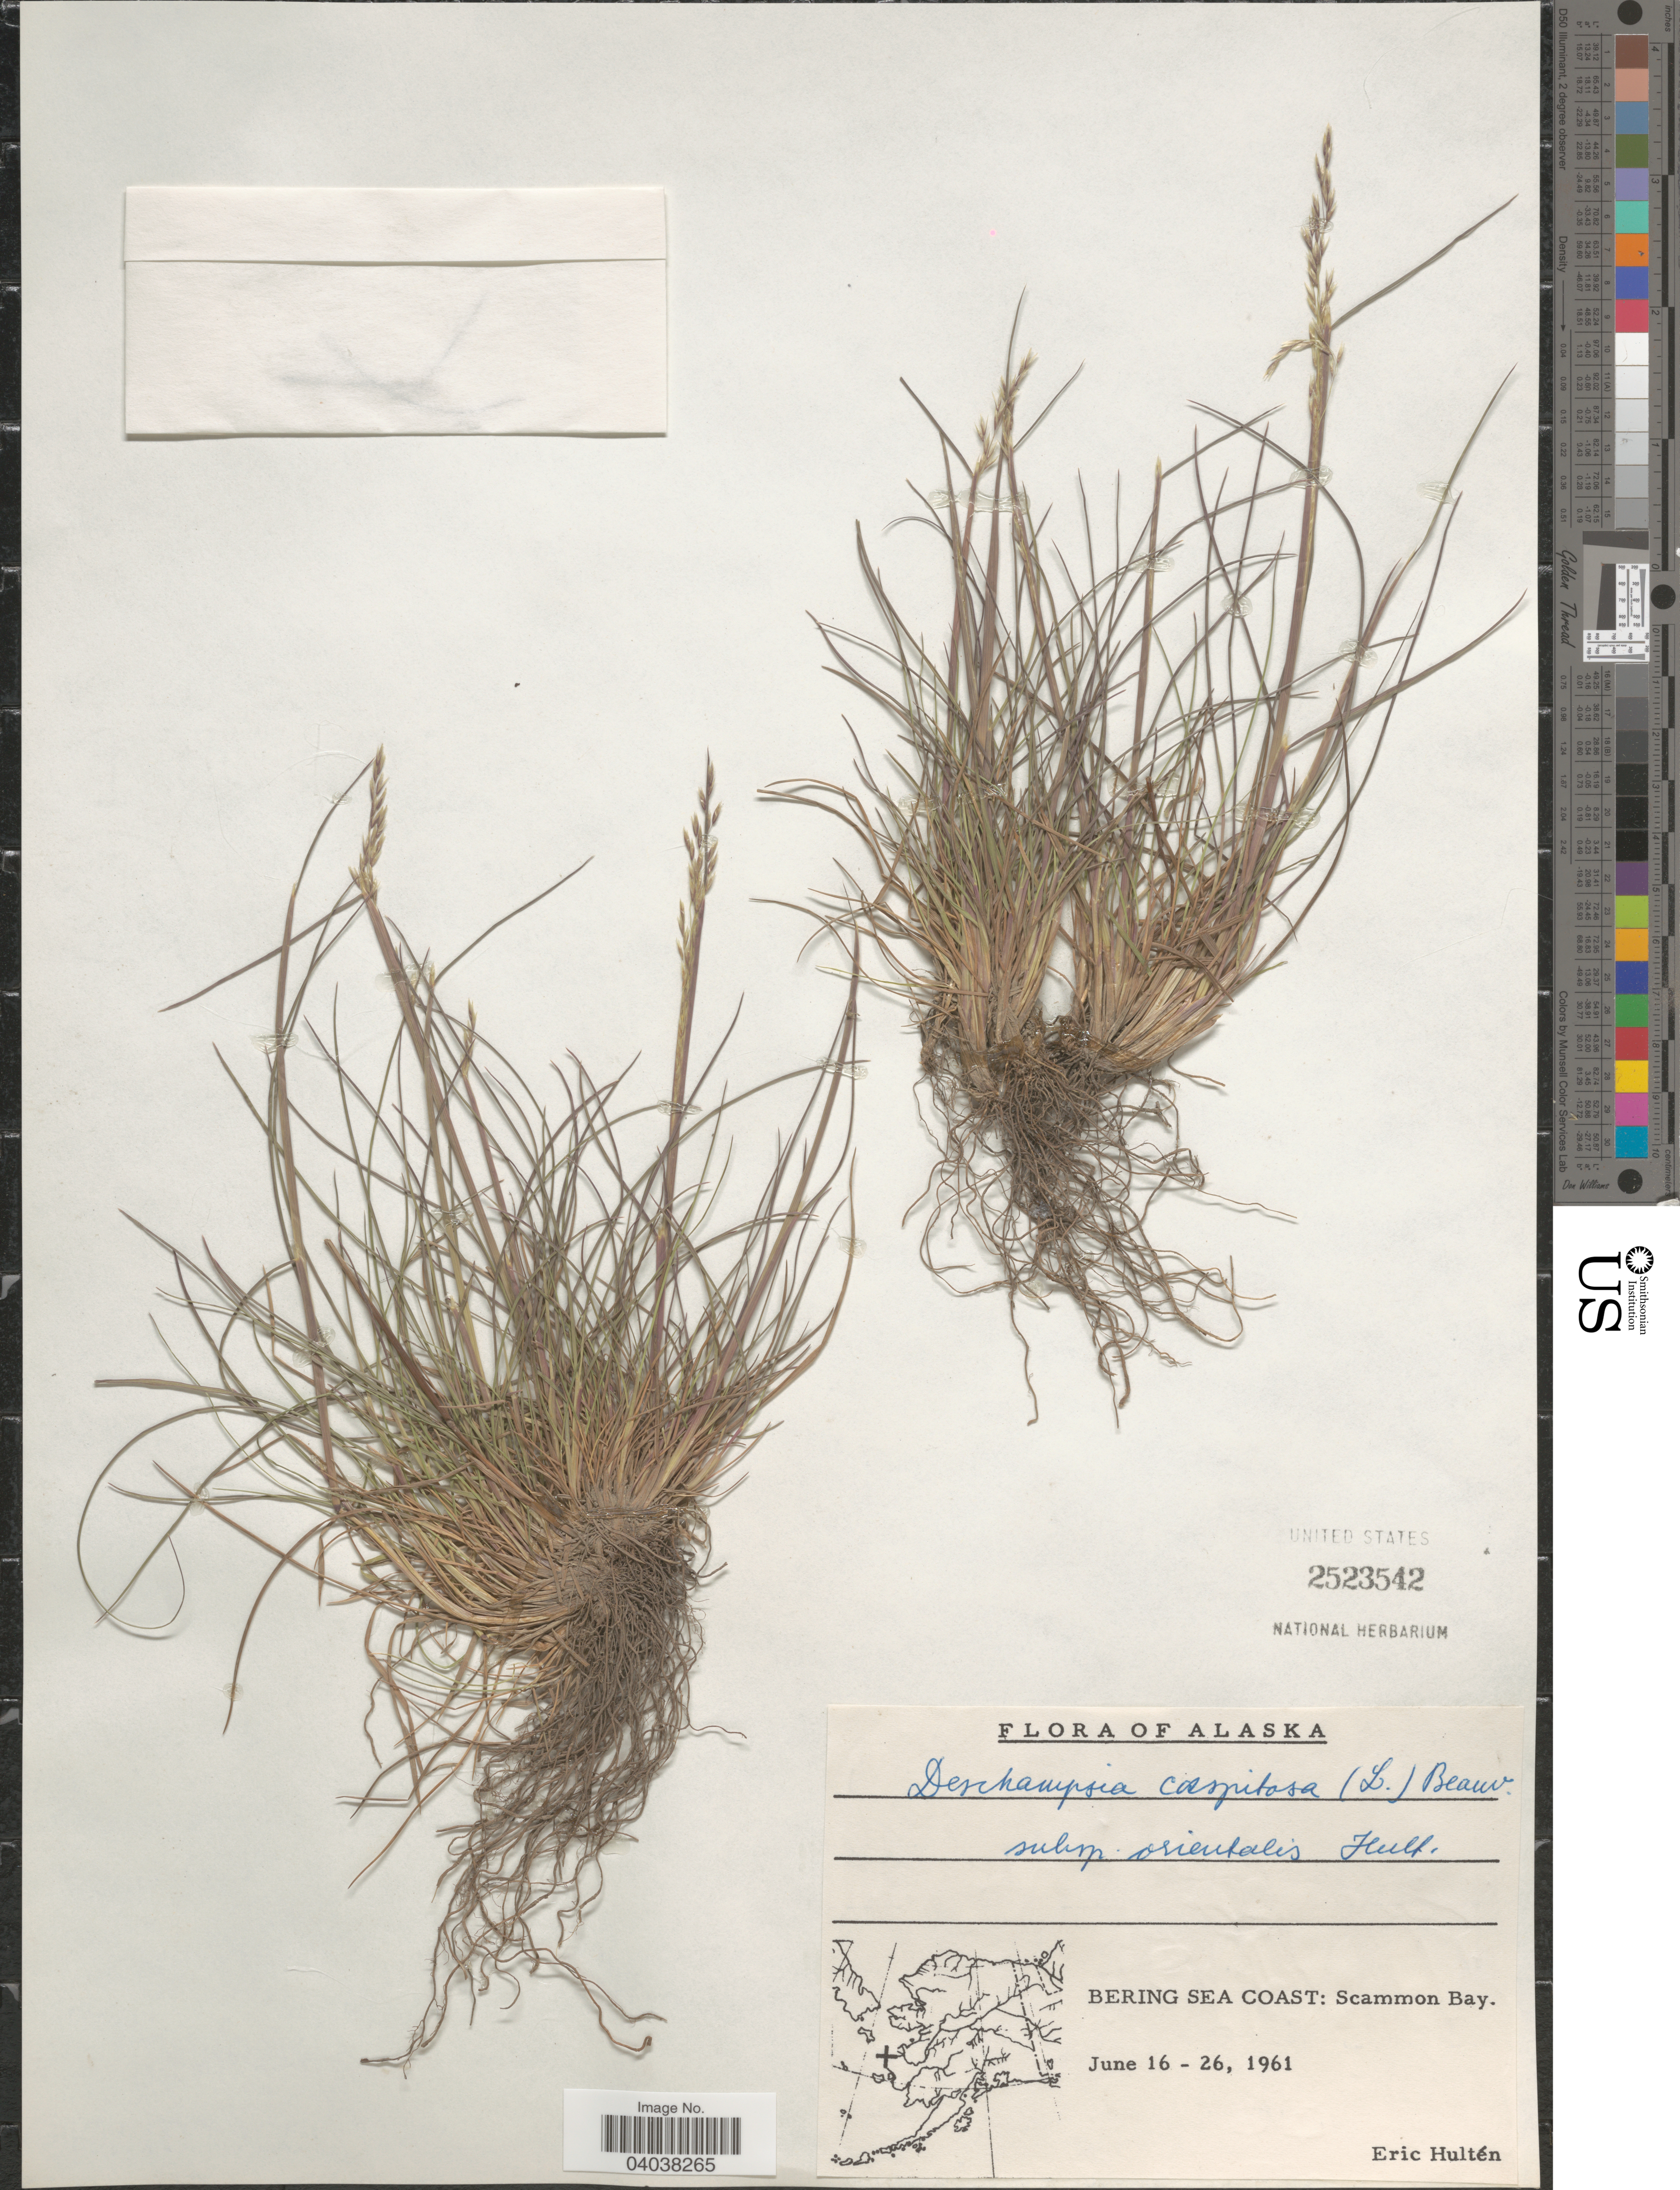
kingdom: Plantae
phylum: Tracheophyta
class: Liliopsida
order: Poales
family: Poaceae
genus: Deschampsia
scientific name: Deschampsia cespitosa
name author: (L.) P. Beauv.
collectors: E. G. Hultén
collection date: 1961-06-16/1961-06-26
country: United States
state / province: Alaska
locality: Bering Sea Coast: Scammon Bay.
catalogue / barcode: US 2523542